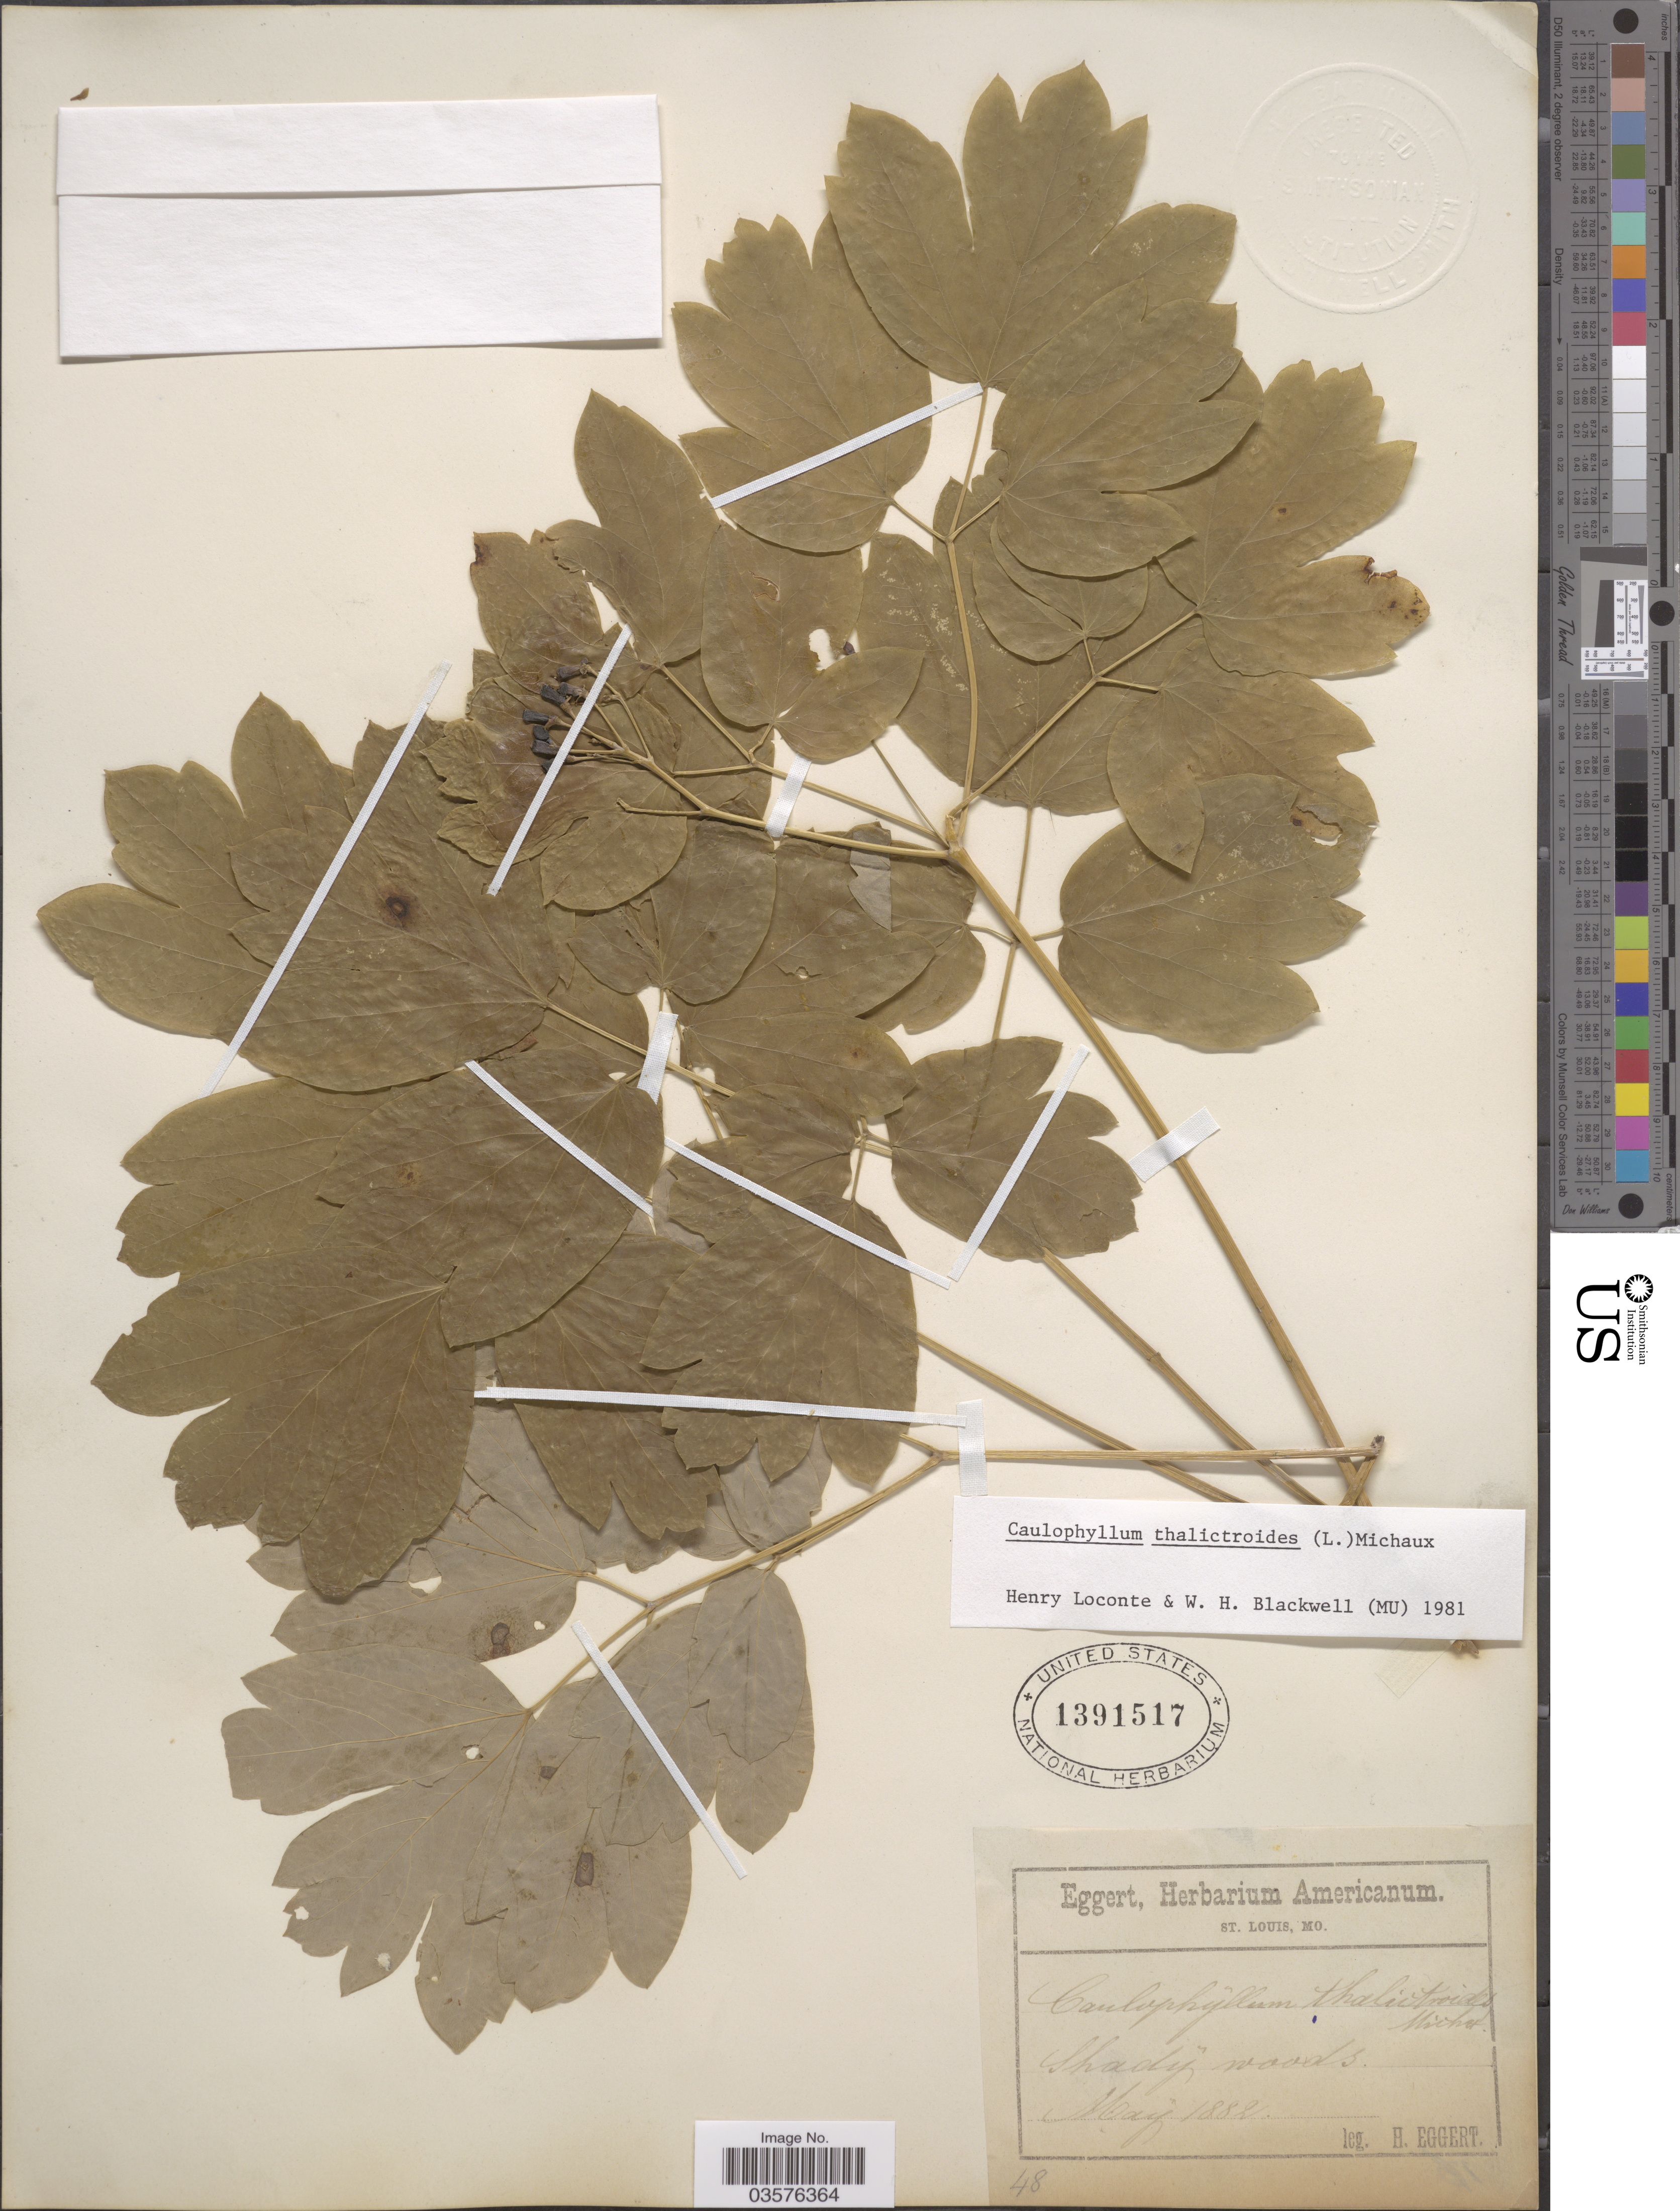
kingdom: Plantae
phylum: Tracheophyta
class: Magnoliopsida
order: Ranunculales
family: Berberidaceae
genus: Caulophyllum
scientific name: Caulophyllum thalictroides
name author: (L.) Michx.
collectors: H. Eggert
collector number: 48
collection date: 1882-05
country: United States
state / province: Missouri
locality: Shady woods.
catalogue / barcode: US 1391517